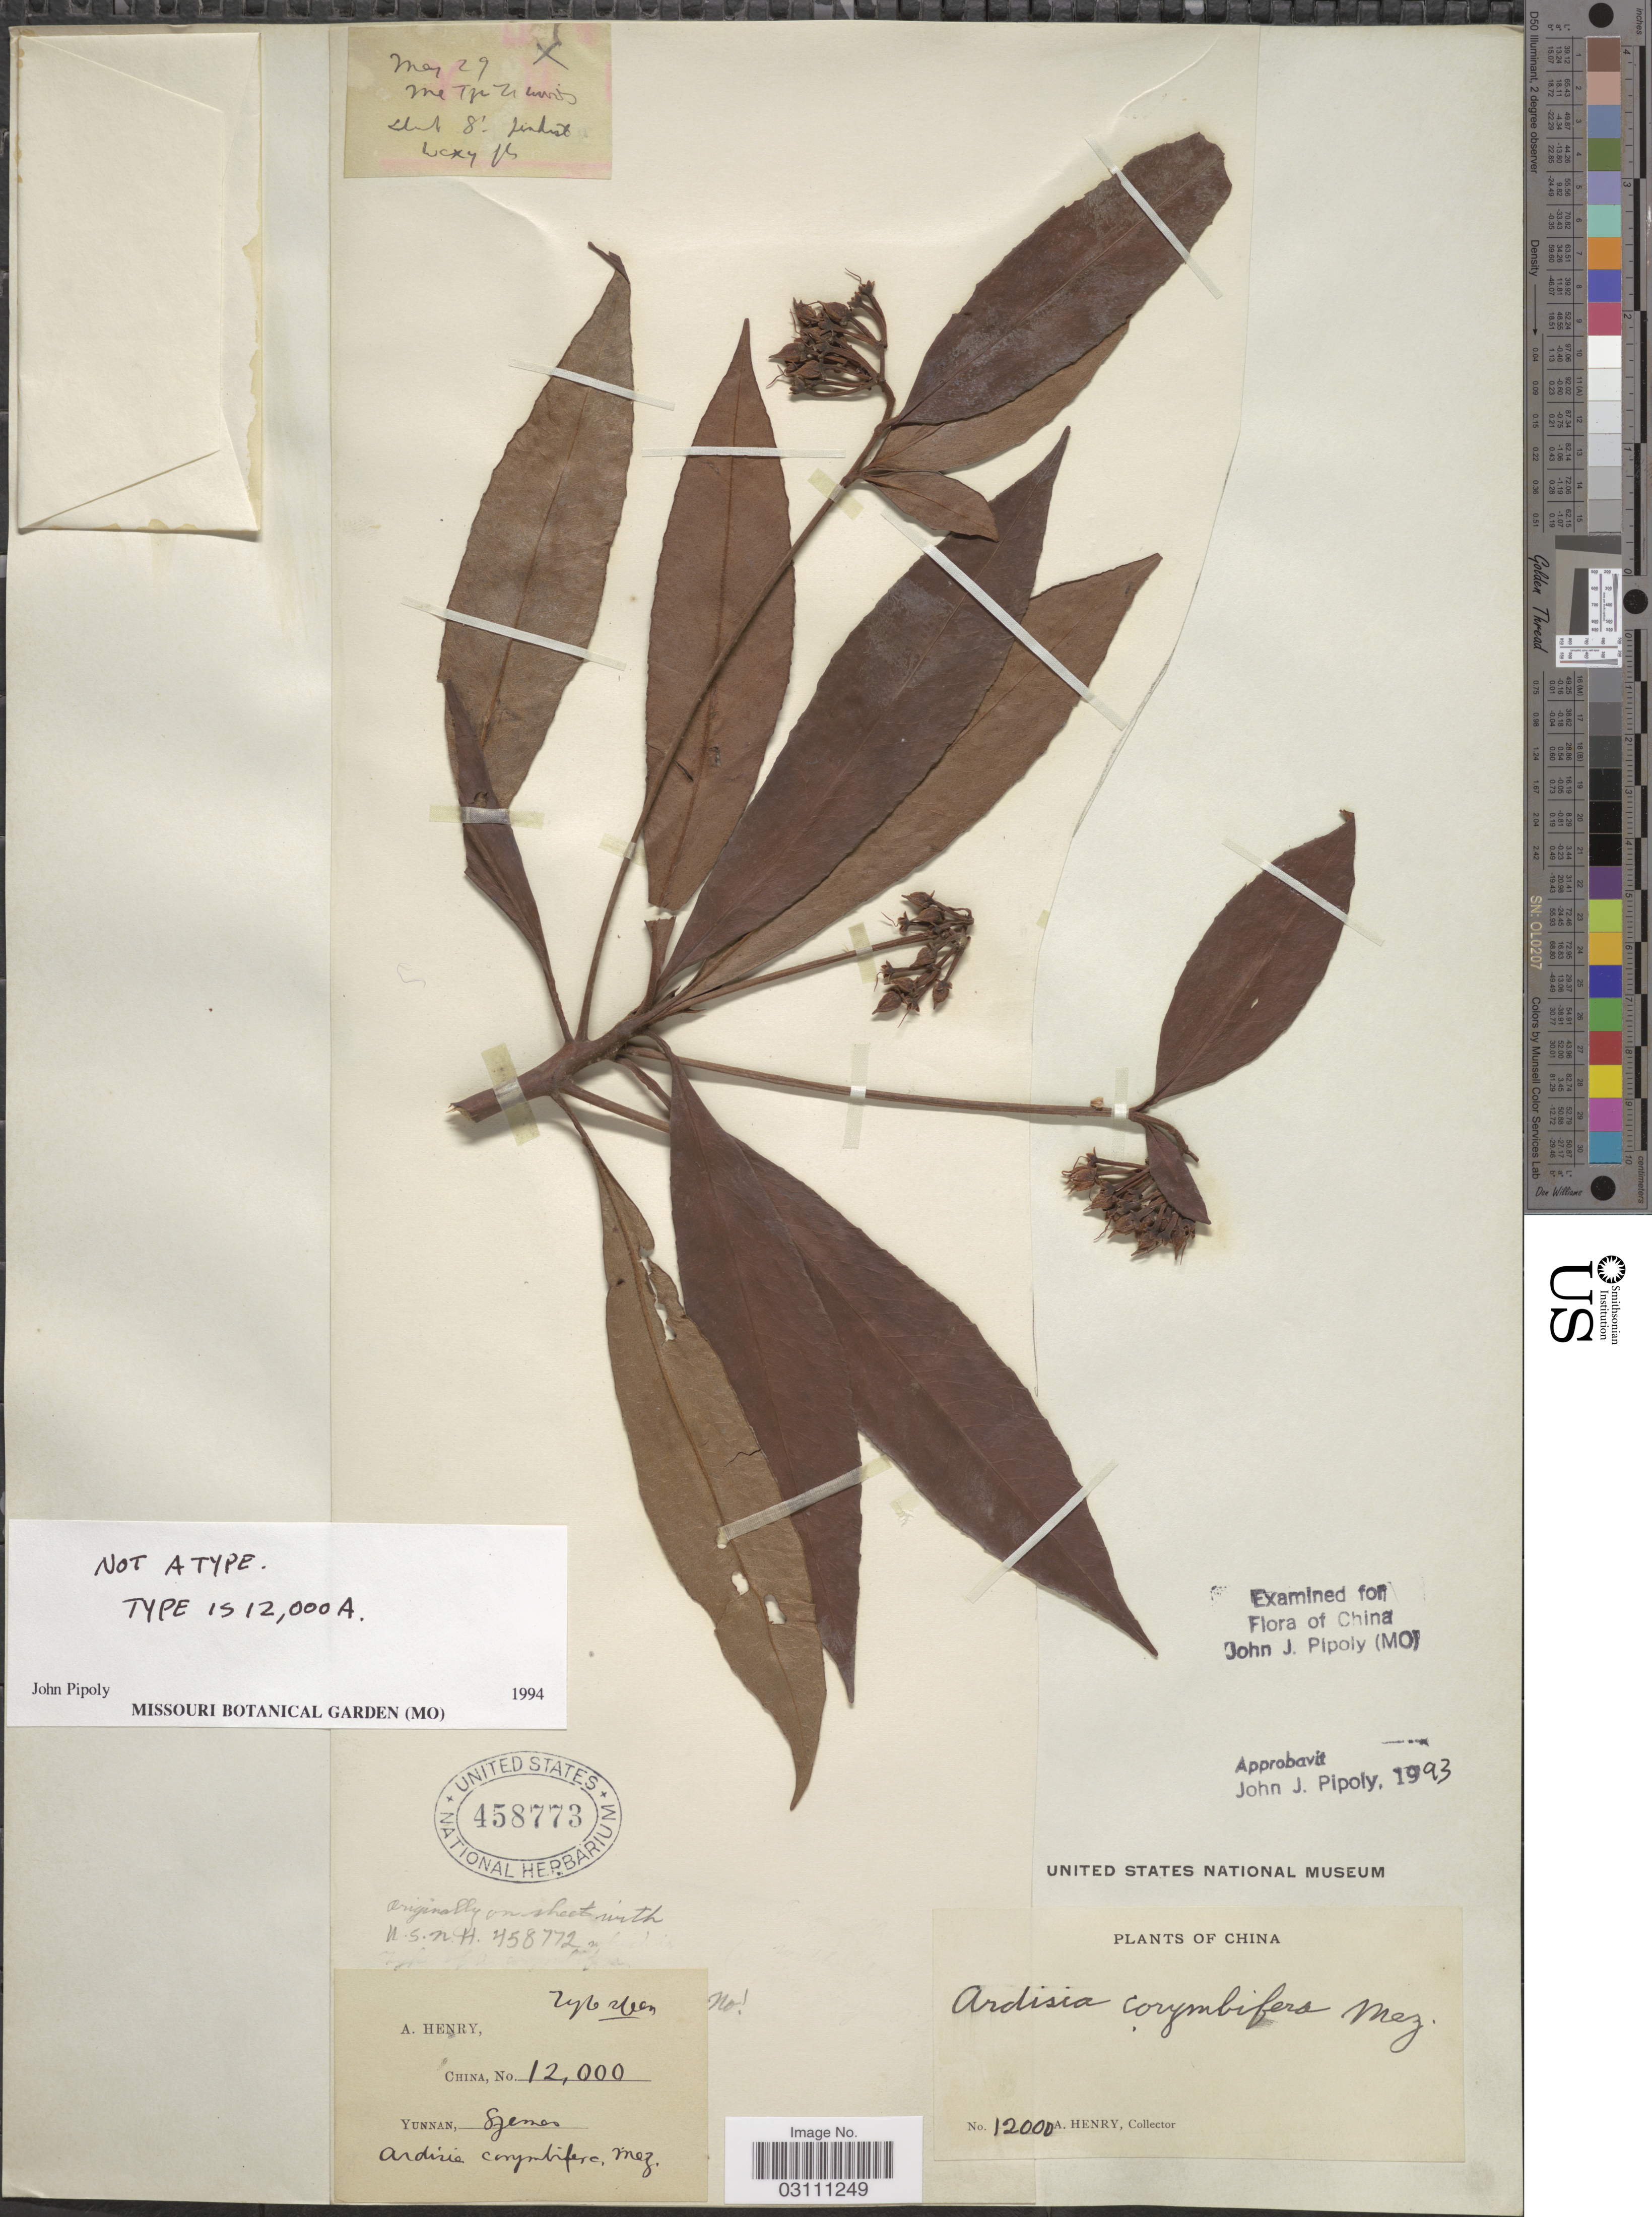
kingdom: Plantae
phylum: Tracheophyta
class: Magnoliopsida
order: Ericales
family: Primulaceae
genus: Ardisia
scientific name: Ardisia corymbifera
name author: Mez in Engl.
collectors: A. Henry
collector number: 12000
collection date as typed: Transcribed d/m/y: /5/29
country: China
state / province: Yunnan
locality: Szemoa.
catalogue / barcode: US 458773